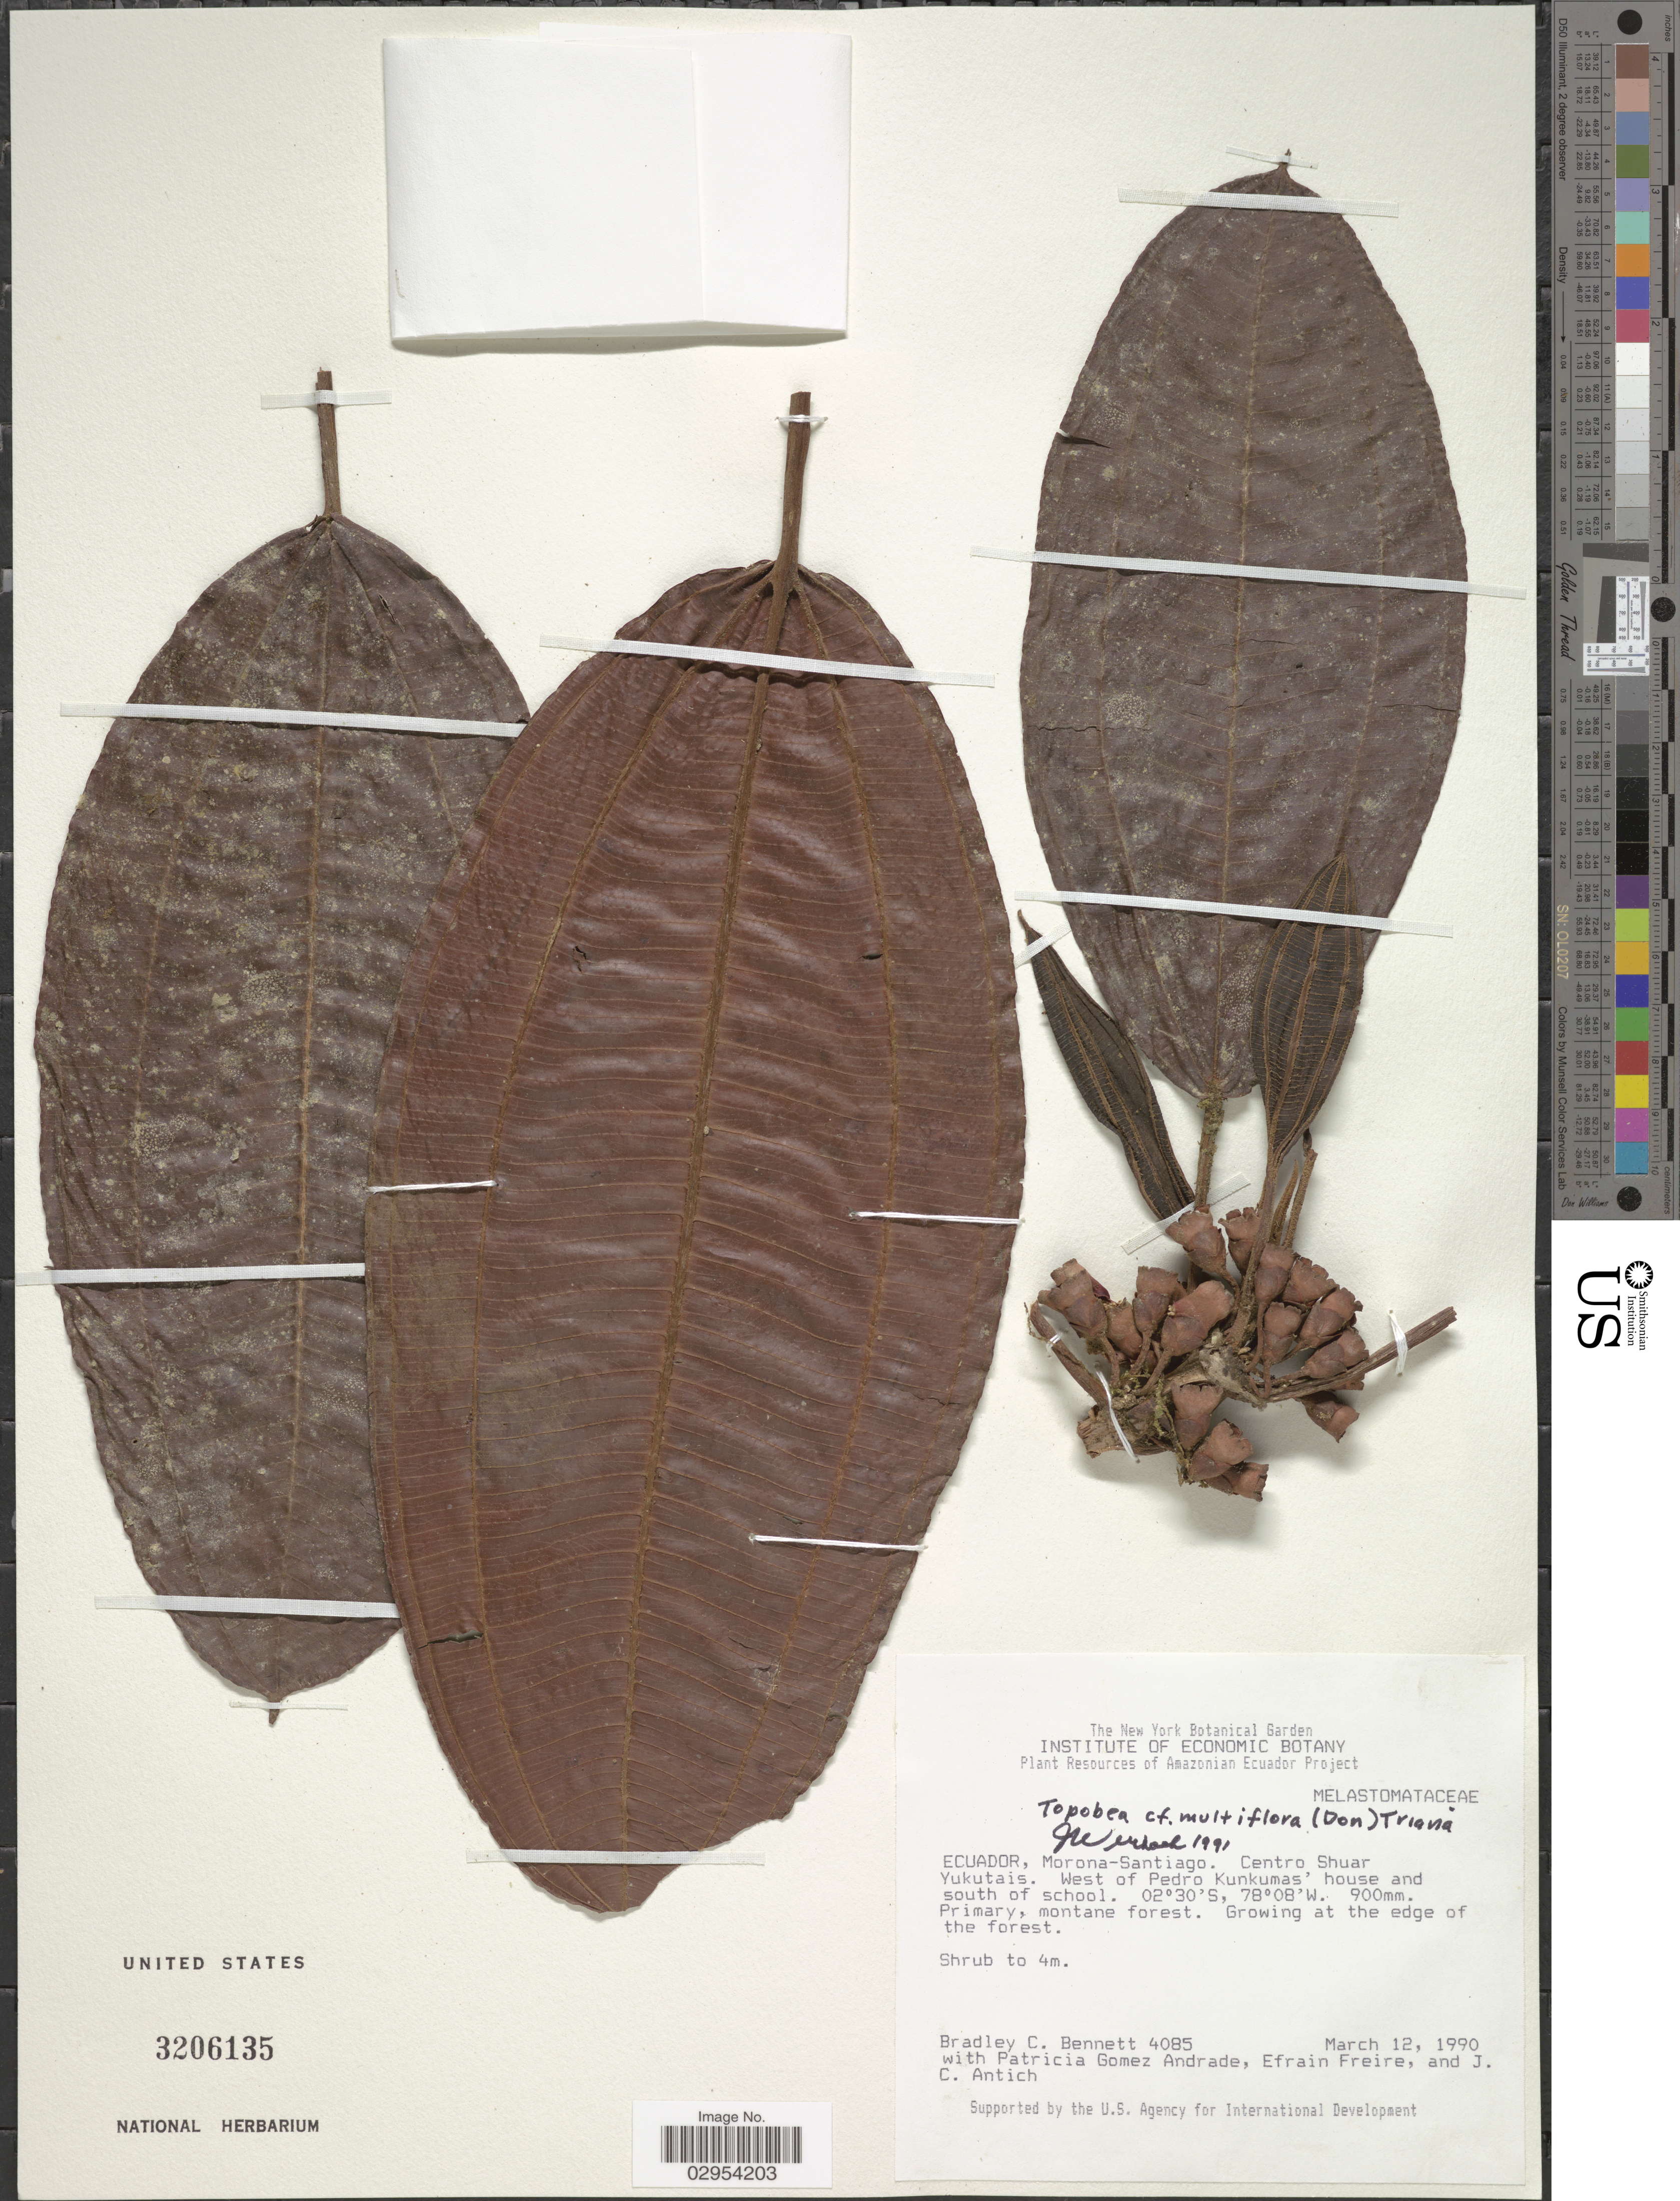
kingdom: Plantae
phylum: Tracheophyta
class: Magnoliopsida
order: Myrtales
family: Melastomataceae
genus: Topobea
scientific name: Topobea longipes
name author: Naudin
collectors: B. C. Bennett, P. Gomez Andrade, E. Freire & J. Antich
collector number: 4085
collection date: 1990-03-12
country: Ecuador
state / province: Morona-Santiago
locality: Centro Shuar Yukutais. West of Pedro Kunkumas' house and south of school.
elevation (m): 900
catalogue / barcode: US 3206135